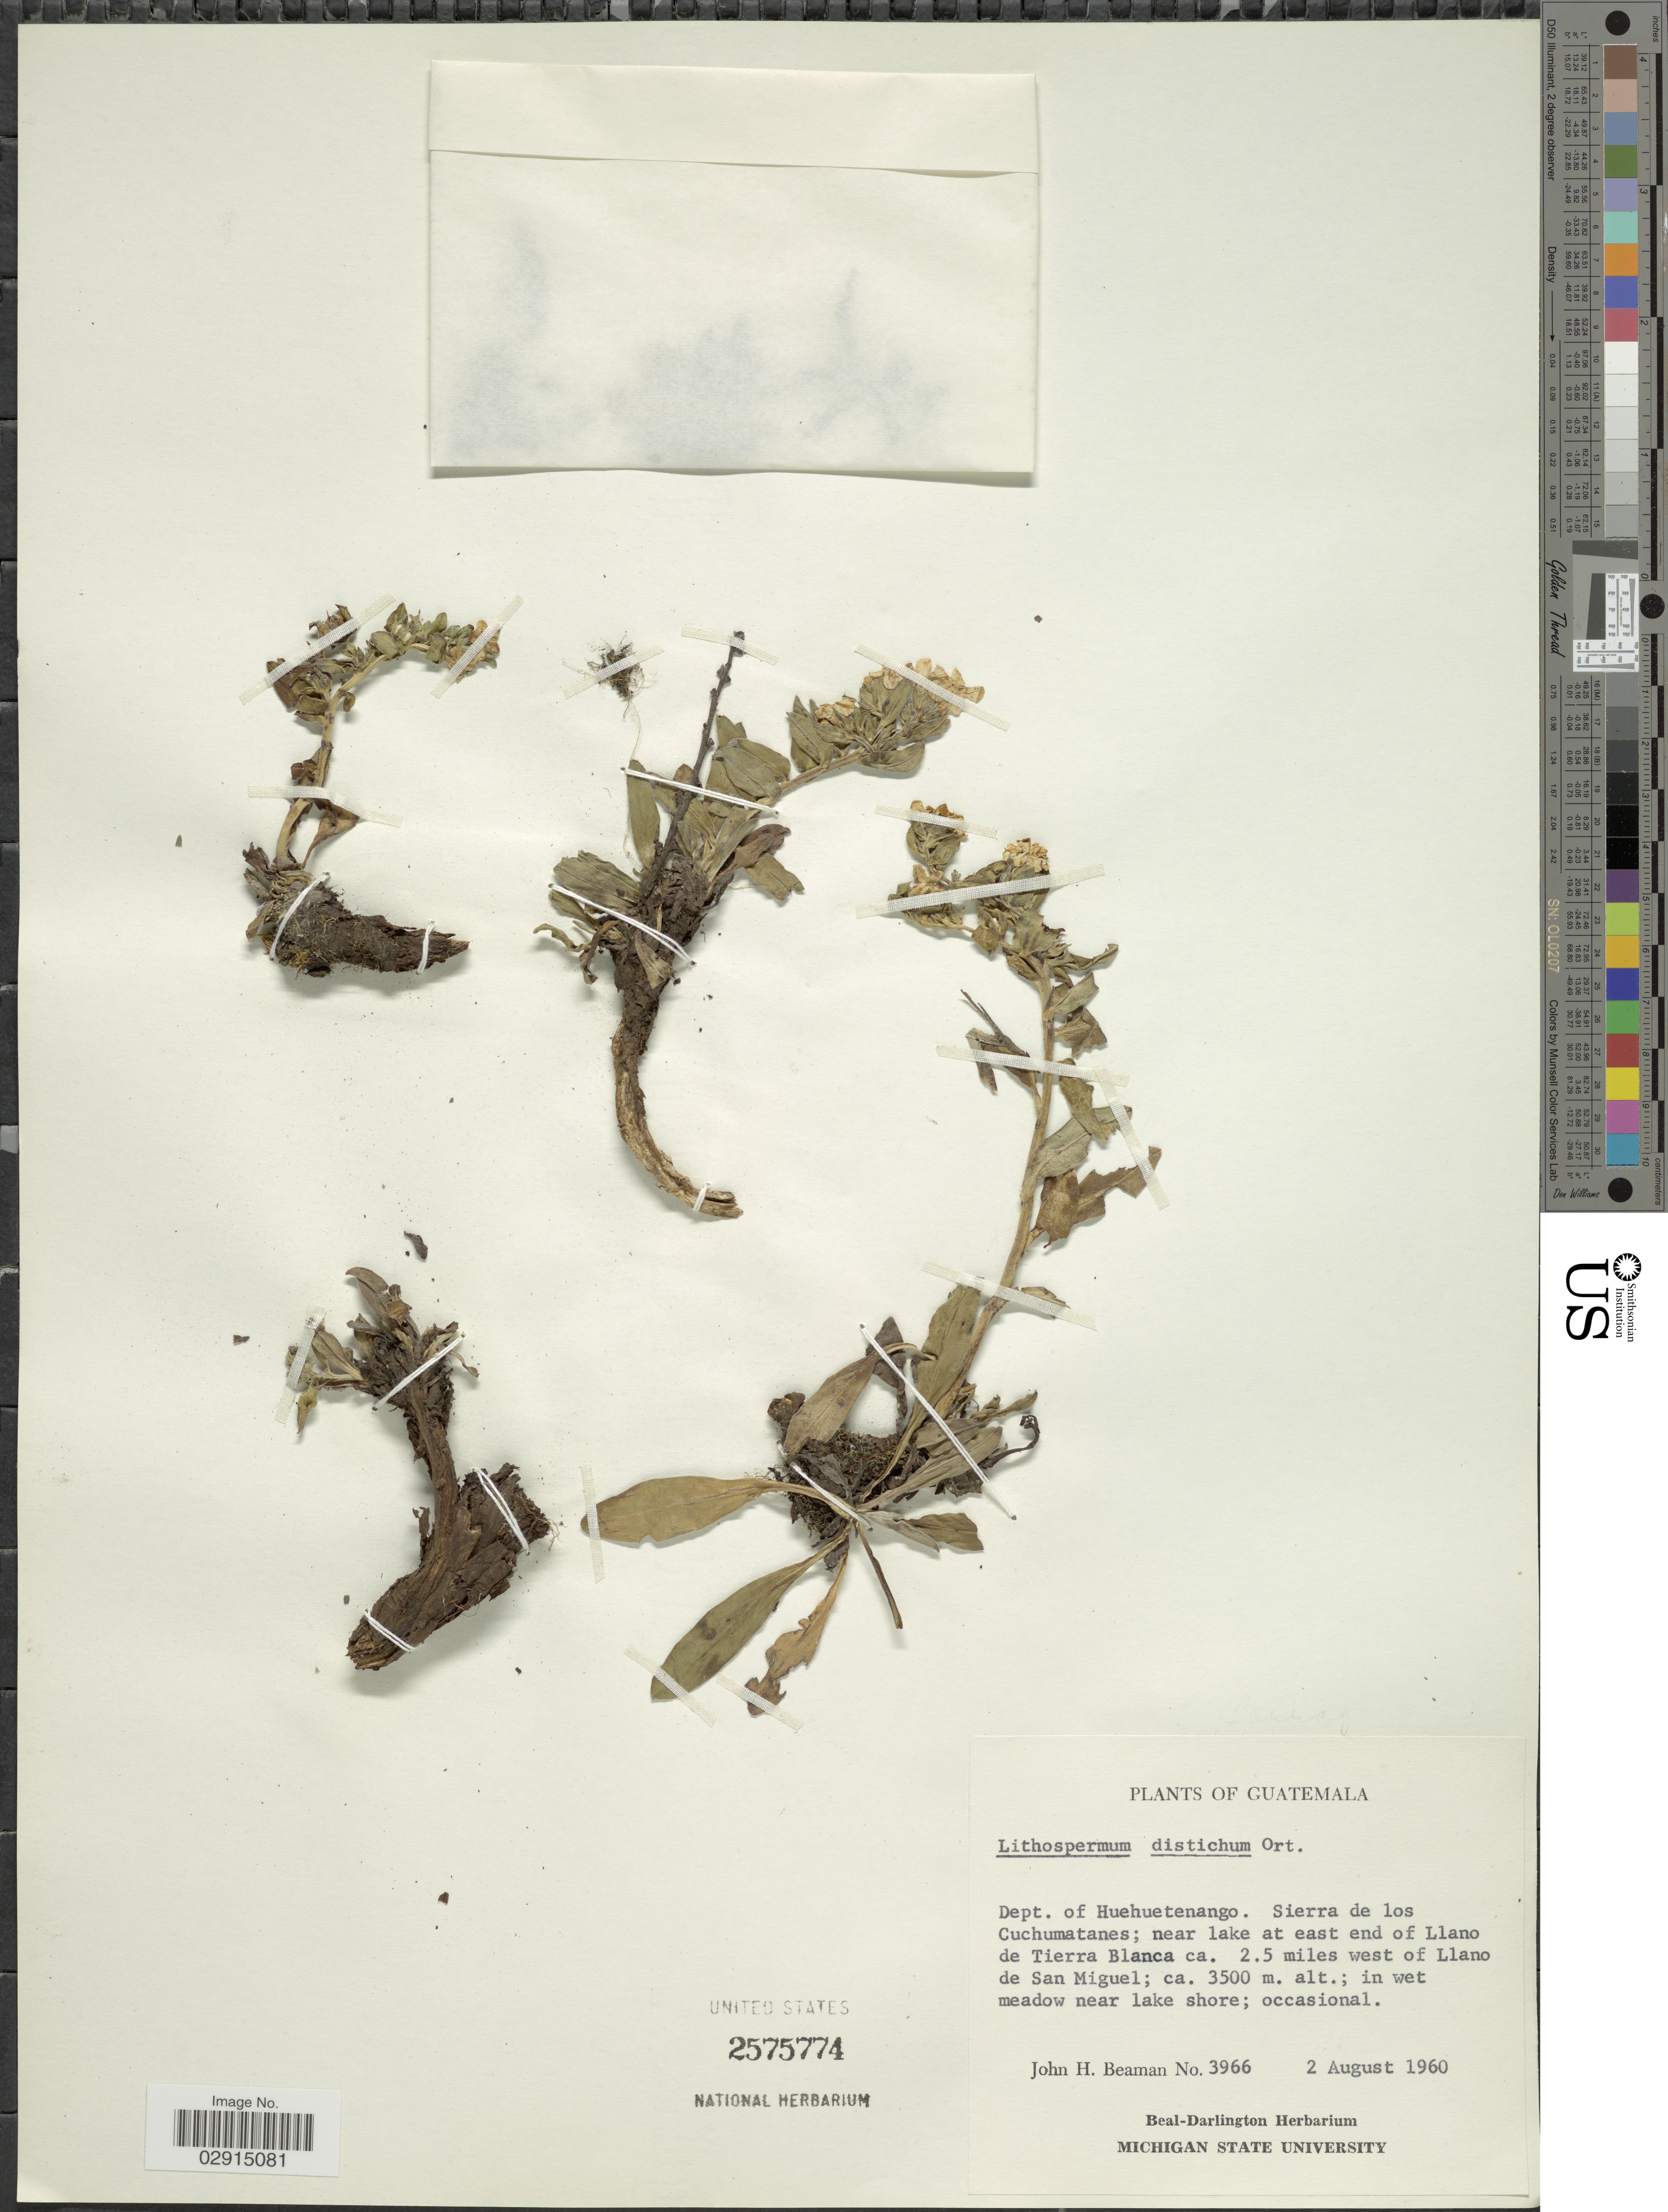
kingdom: Plantae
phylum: Tracheophyta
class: Magnoliopsida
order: Boraginales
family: Boraginaceae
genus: Lithospermum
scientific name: Lithospermum distichum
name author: Ortega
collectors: J. H. Beaman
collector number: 3966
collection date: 1960-08-02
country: Guatemala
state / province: Huehuetenango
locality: Dept. of Huehuetenango. Sierra de los Cuchumatanes; near lake at east end of Llano de Tierra Blanca ca. 2.5 miles west of Llano de San Miguel. In wet meadow near lake shore.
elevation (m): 3500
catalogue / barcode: US 2575774